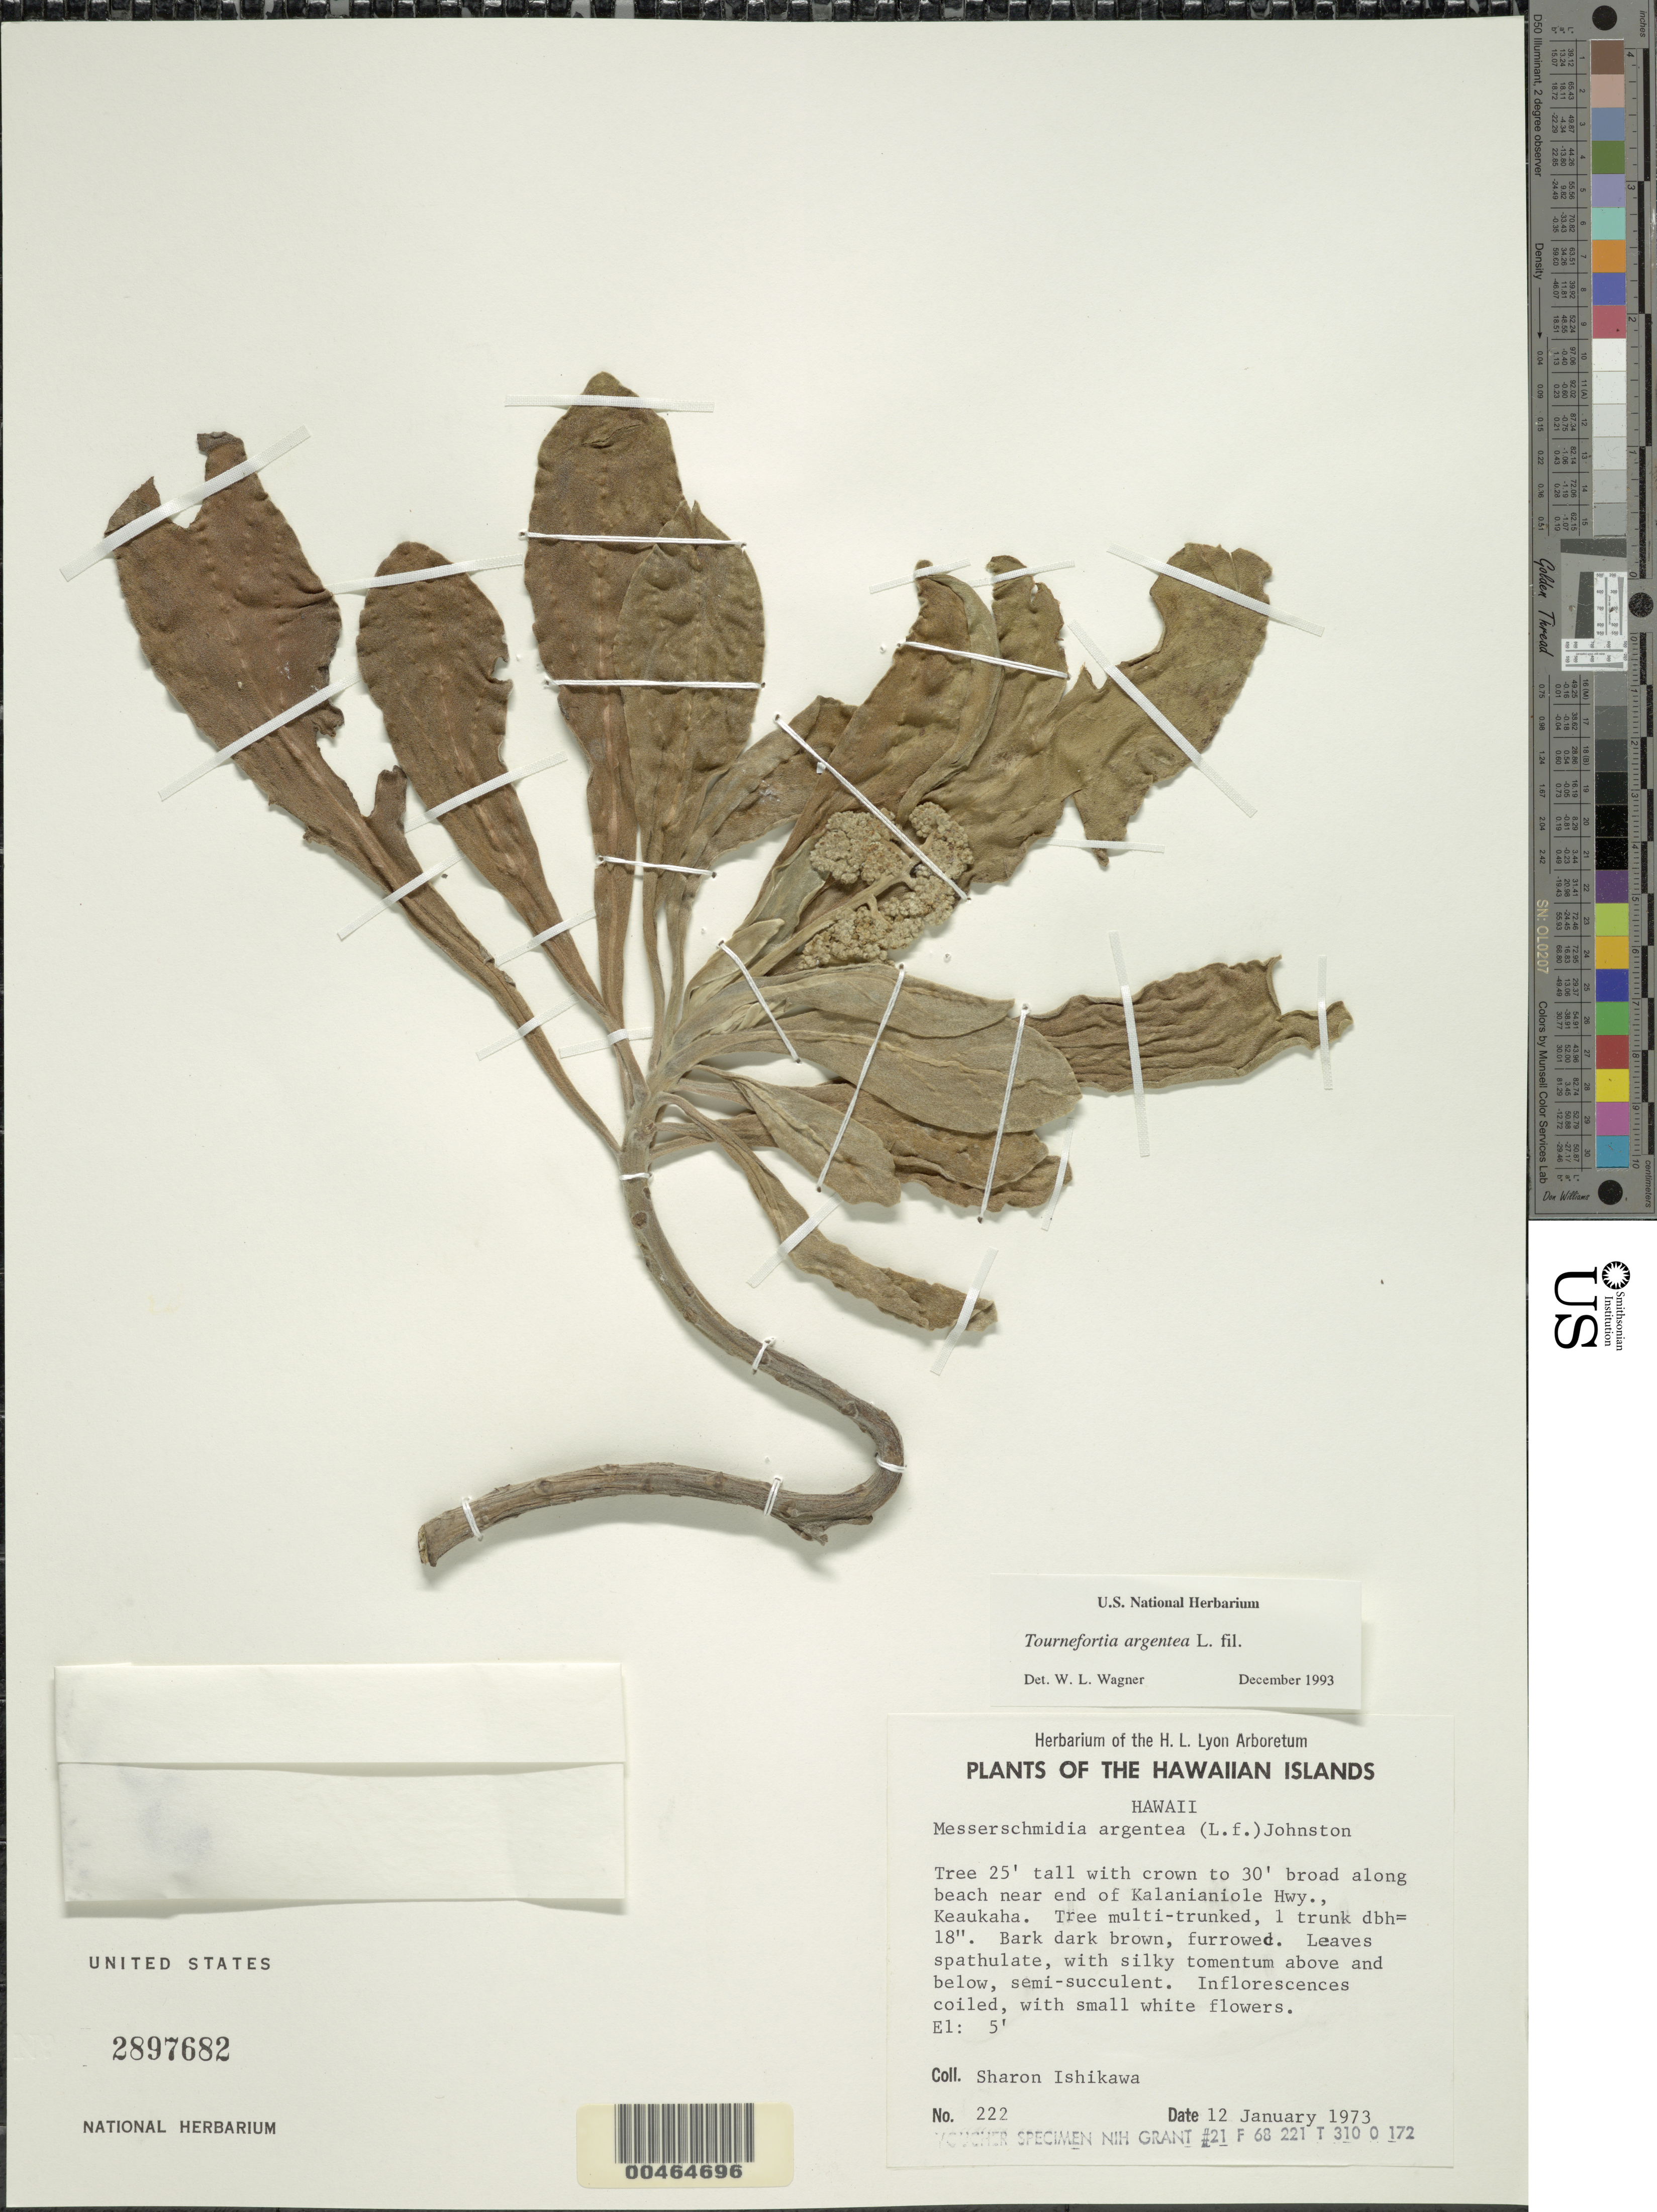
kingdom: Plantae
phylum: Tracheophyta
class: Magnoliopsida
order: Boraginales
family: Heliotropiaceae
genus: Heliotropium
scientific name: Heliotropium arboreum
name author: (Blanco) Mabberley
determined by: Wagner, W. L., (BOT), Smithsonian Institution - National Museum of Natural History (UNITED STATES)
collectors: S. S. Ishikawa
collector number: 222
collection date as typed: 12 Jan 1973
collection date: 1973-01-12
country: United States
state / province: Hawaii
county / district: Hawaii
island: Hawaii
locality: Along beach near end of Kalanianiole Hwy., Keaukaha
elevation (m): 2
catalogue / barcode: US 2897682